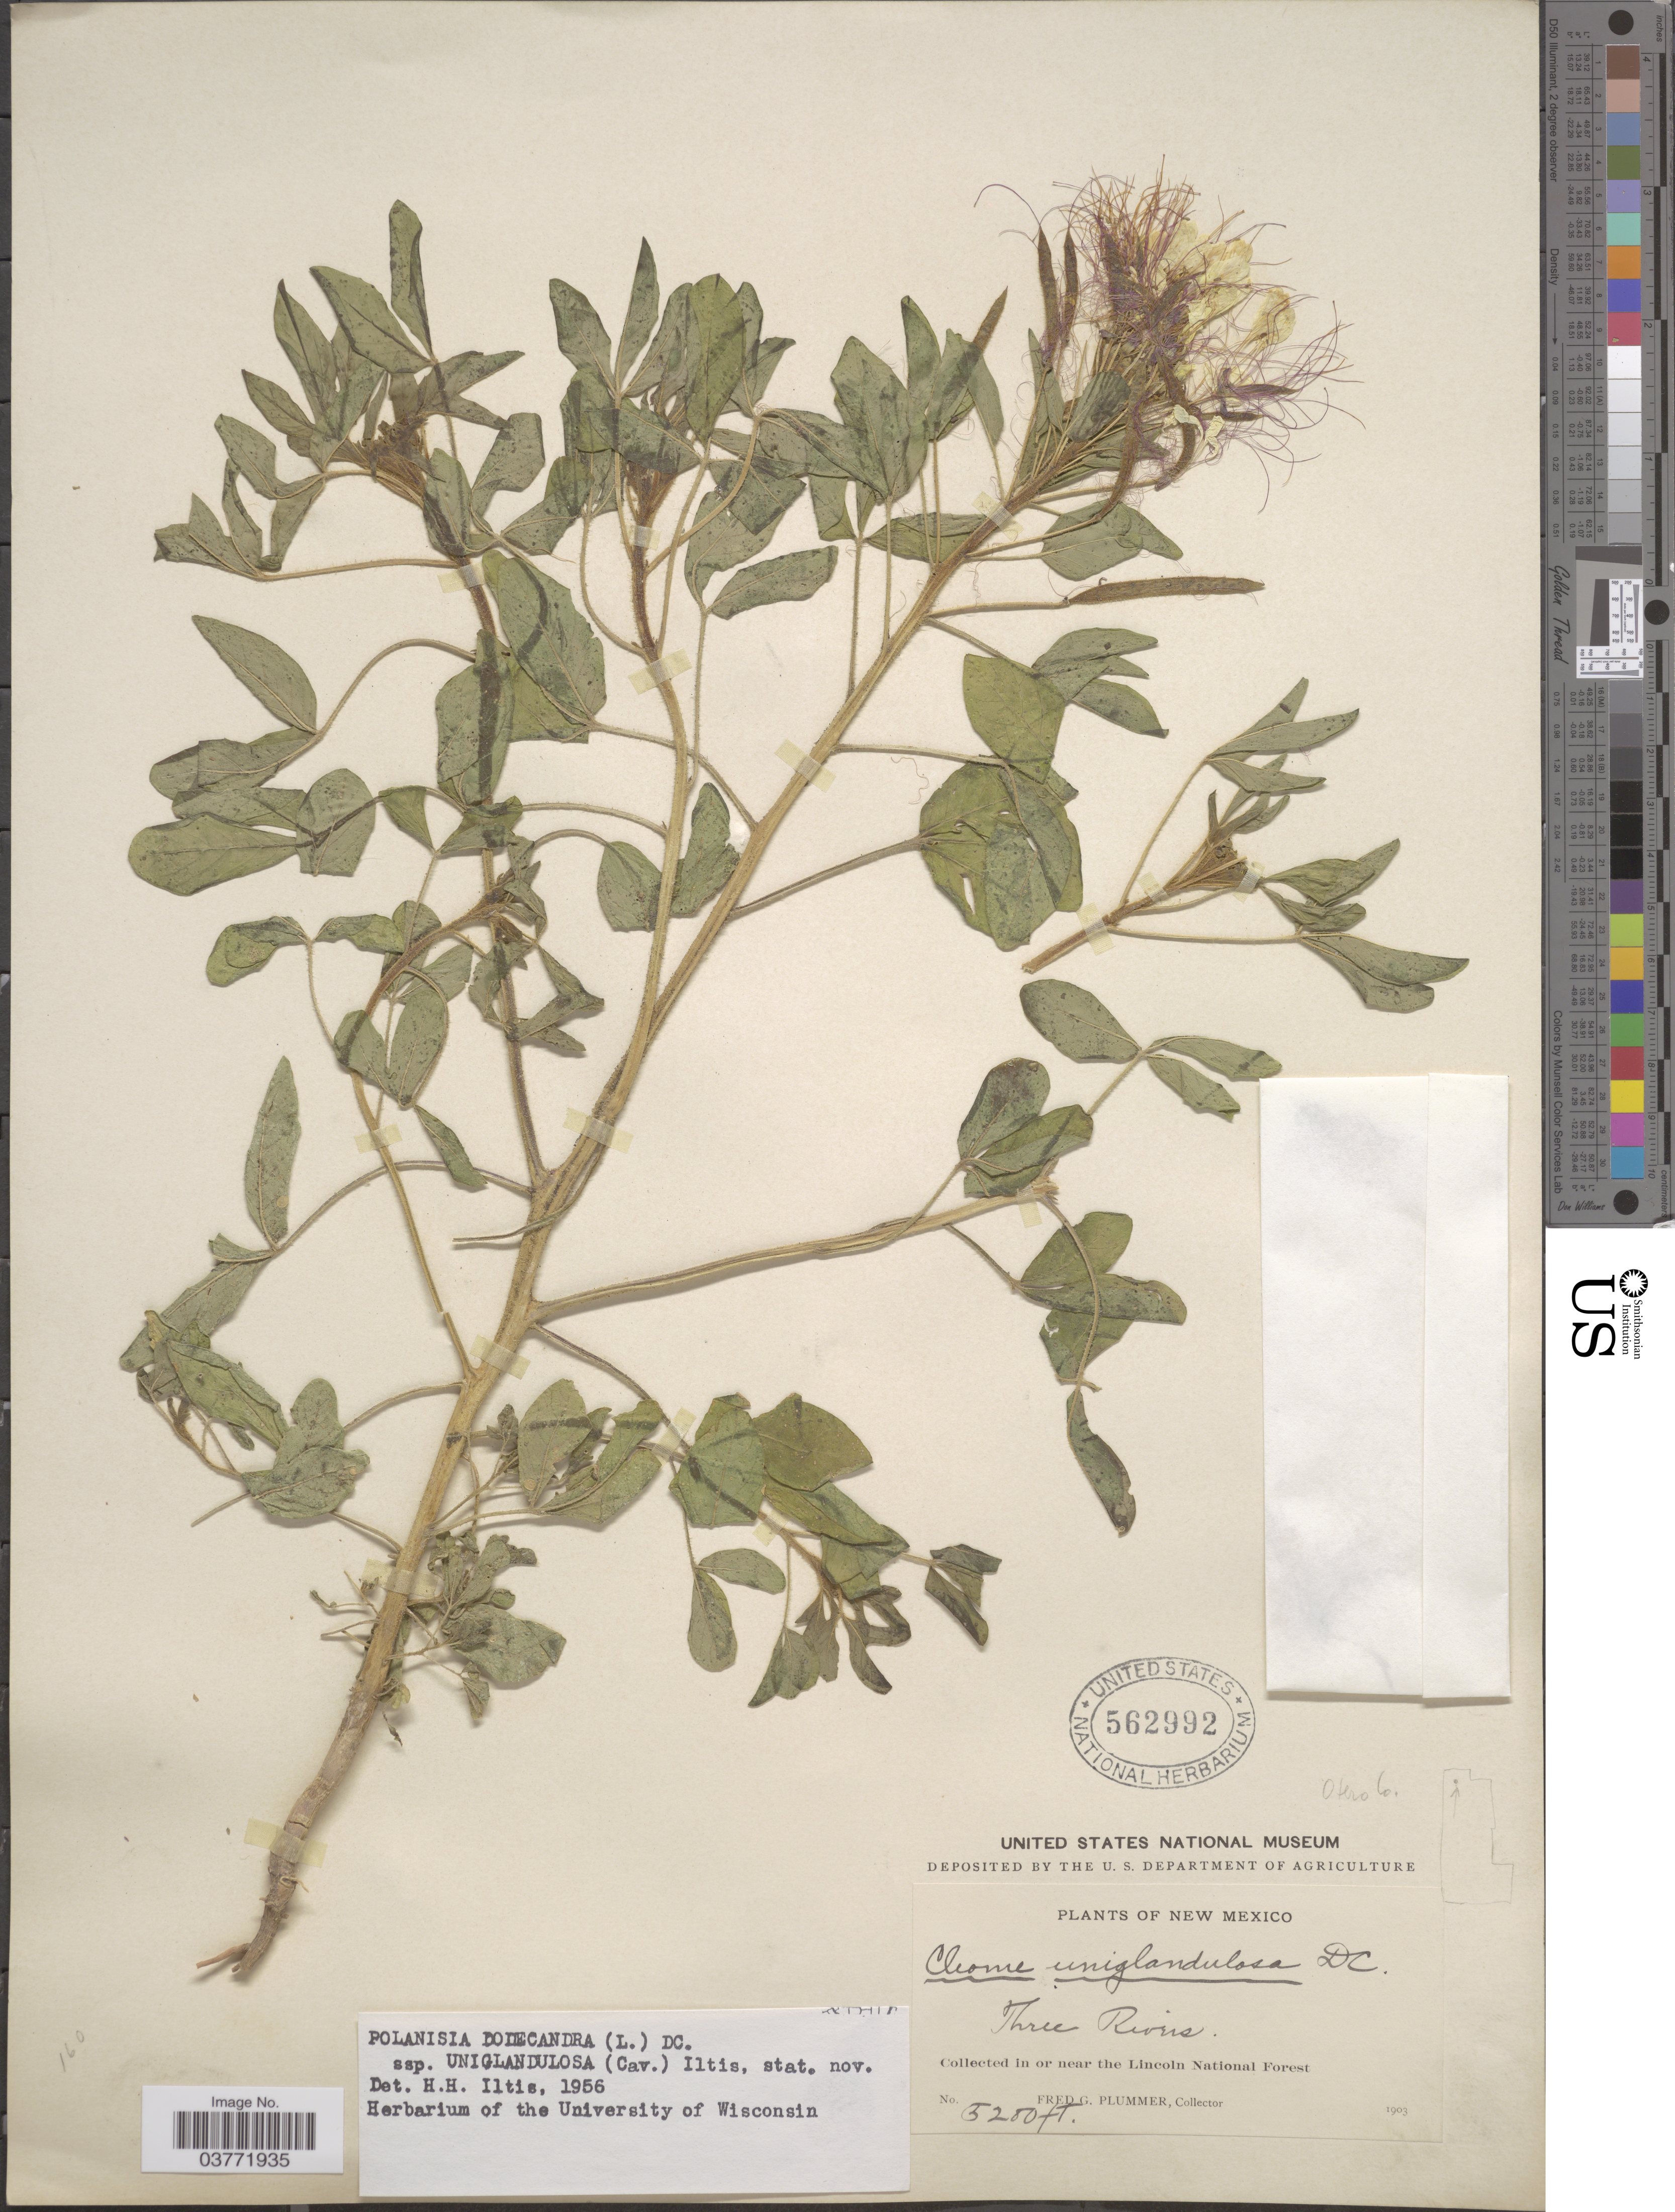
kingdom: Plantae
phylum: Tracheophyta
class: Magnoliopsida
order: Brassicales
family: Cleomaceae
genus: Polanisia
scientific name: Polanisia uniglandulosa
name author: (Cav.) DC.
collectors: F. Plummer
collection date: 1903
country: United States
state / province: New Mexico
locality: Three Rivers. In or near the Lincoln National Forest. Otero Co.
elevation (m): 1609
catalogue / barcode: US 562992